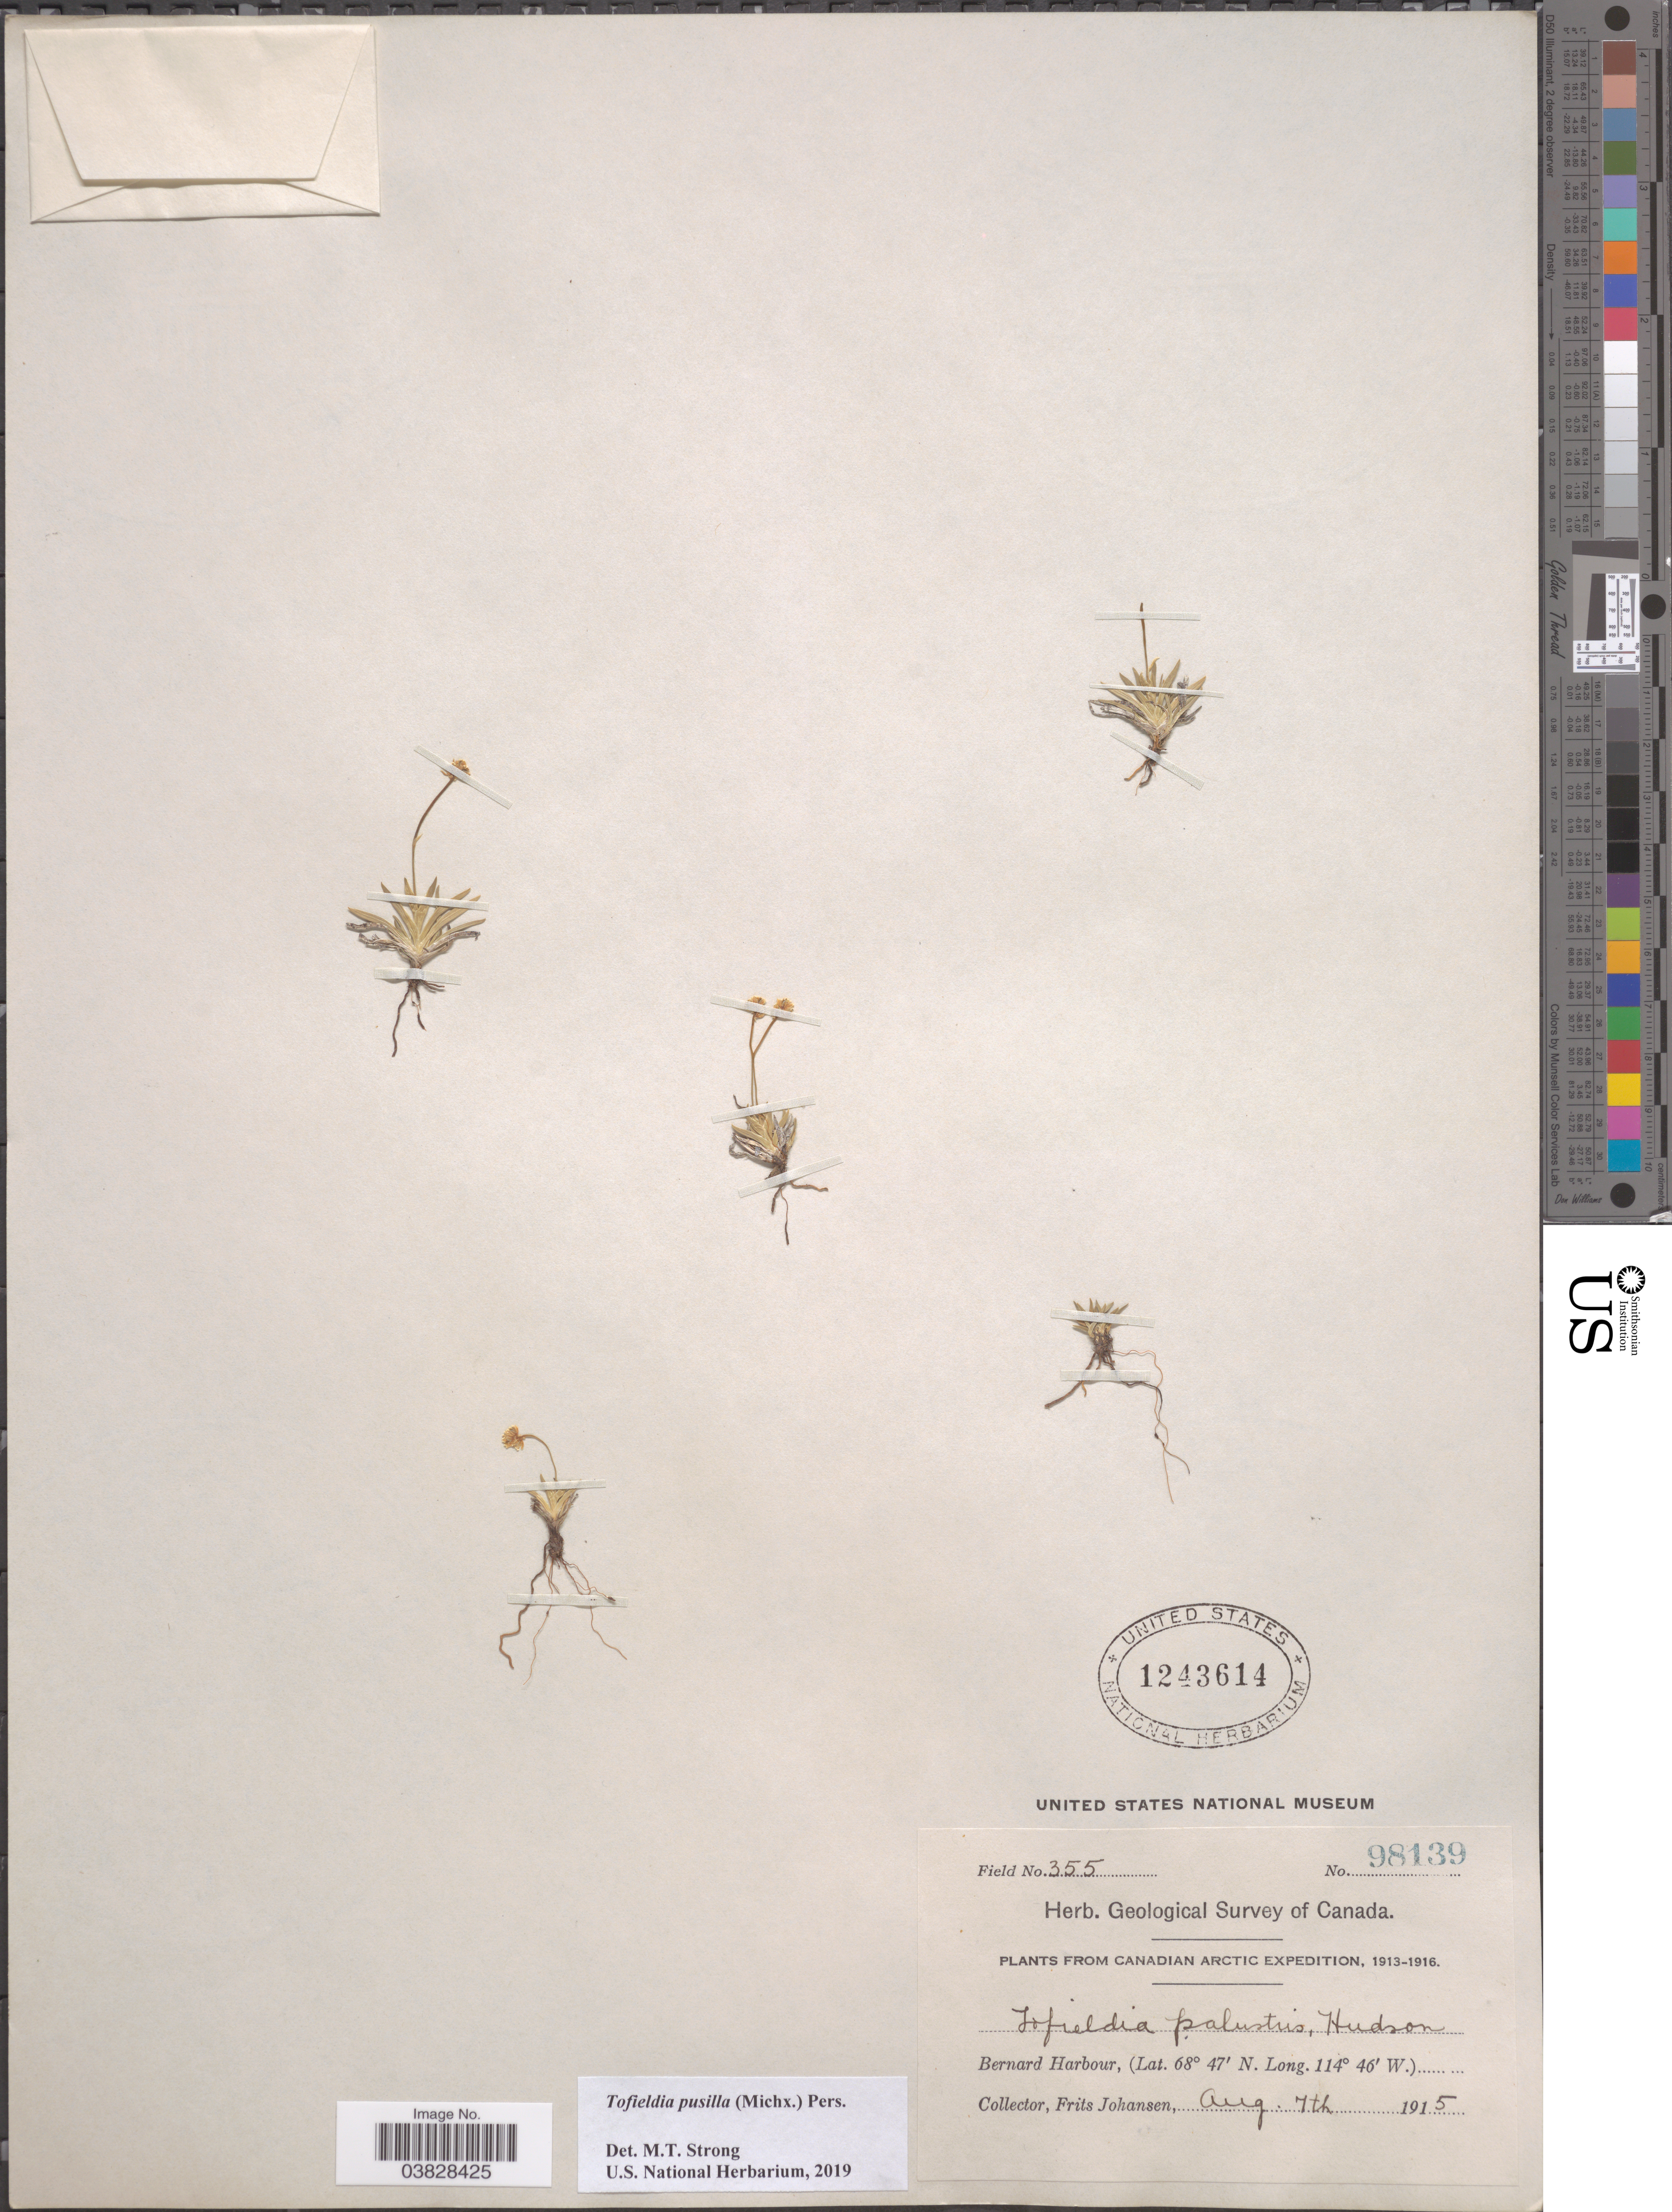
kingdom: Plantae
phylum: Tracheophyta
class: Liliopsida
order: Alismatales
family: Tofieldiaceae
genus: Tofieldia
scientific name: Tofieldia pusilla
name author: (Michx.) Pers.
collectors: F. Johansen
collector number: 98139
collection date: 1915-08-07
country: Canada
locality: Bernard Harbour.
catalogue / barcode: US 1243614